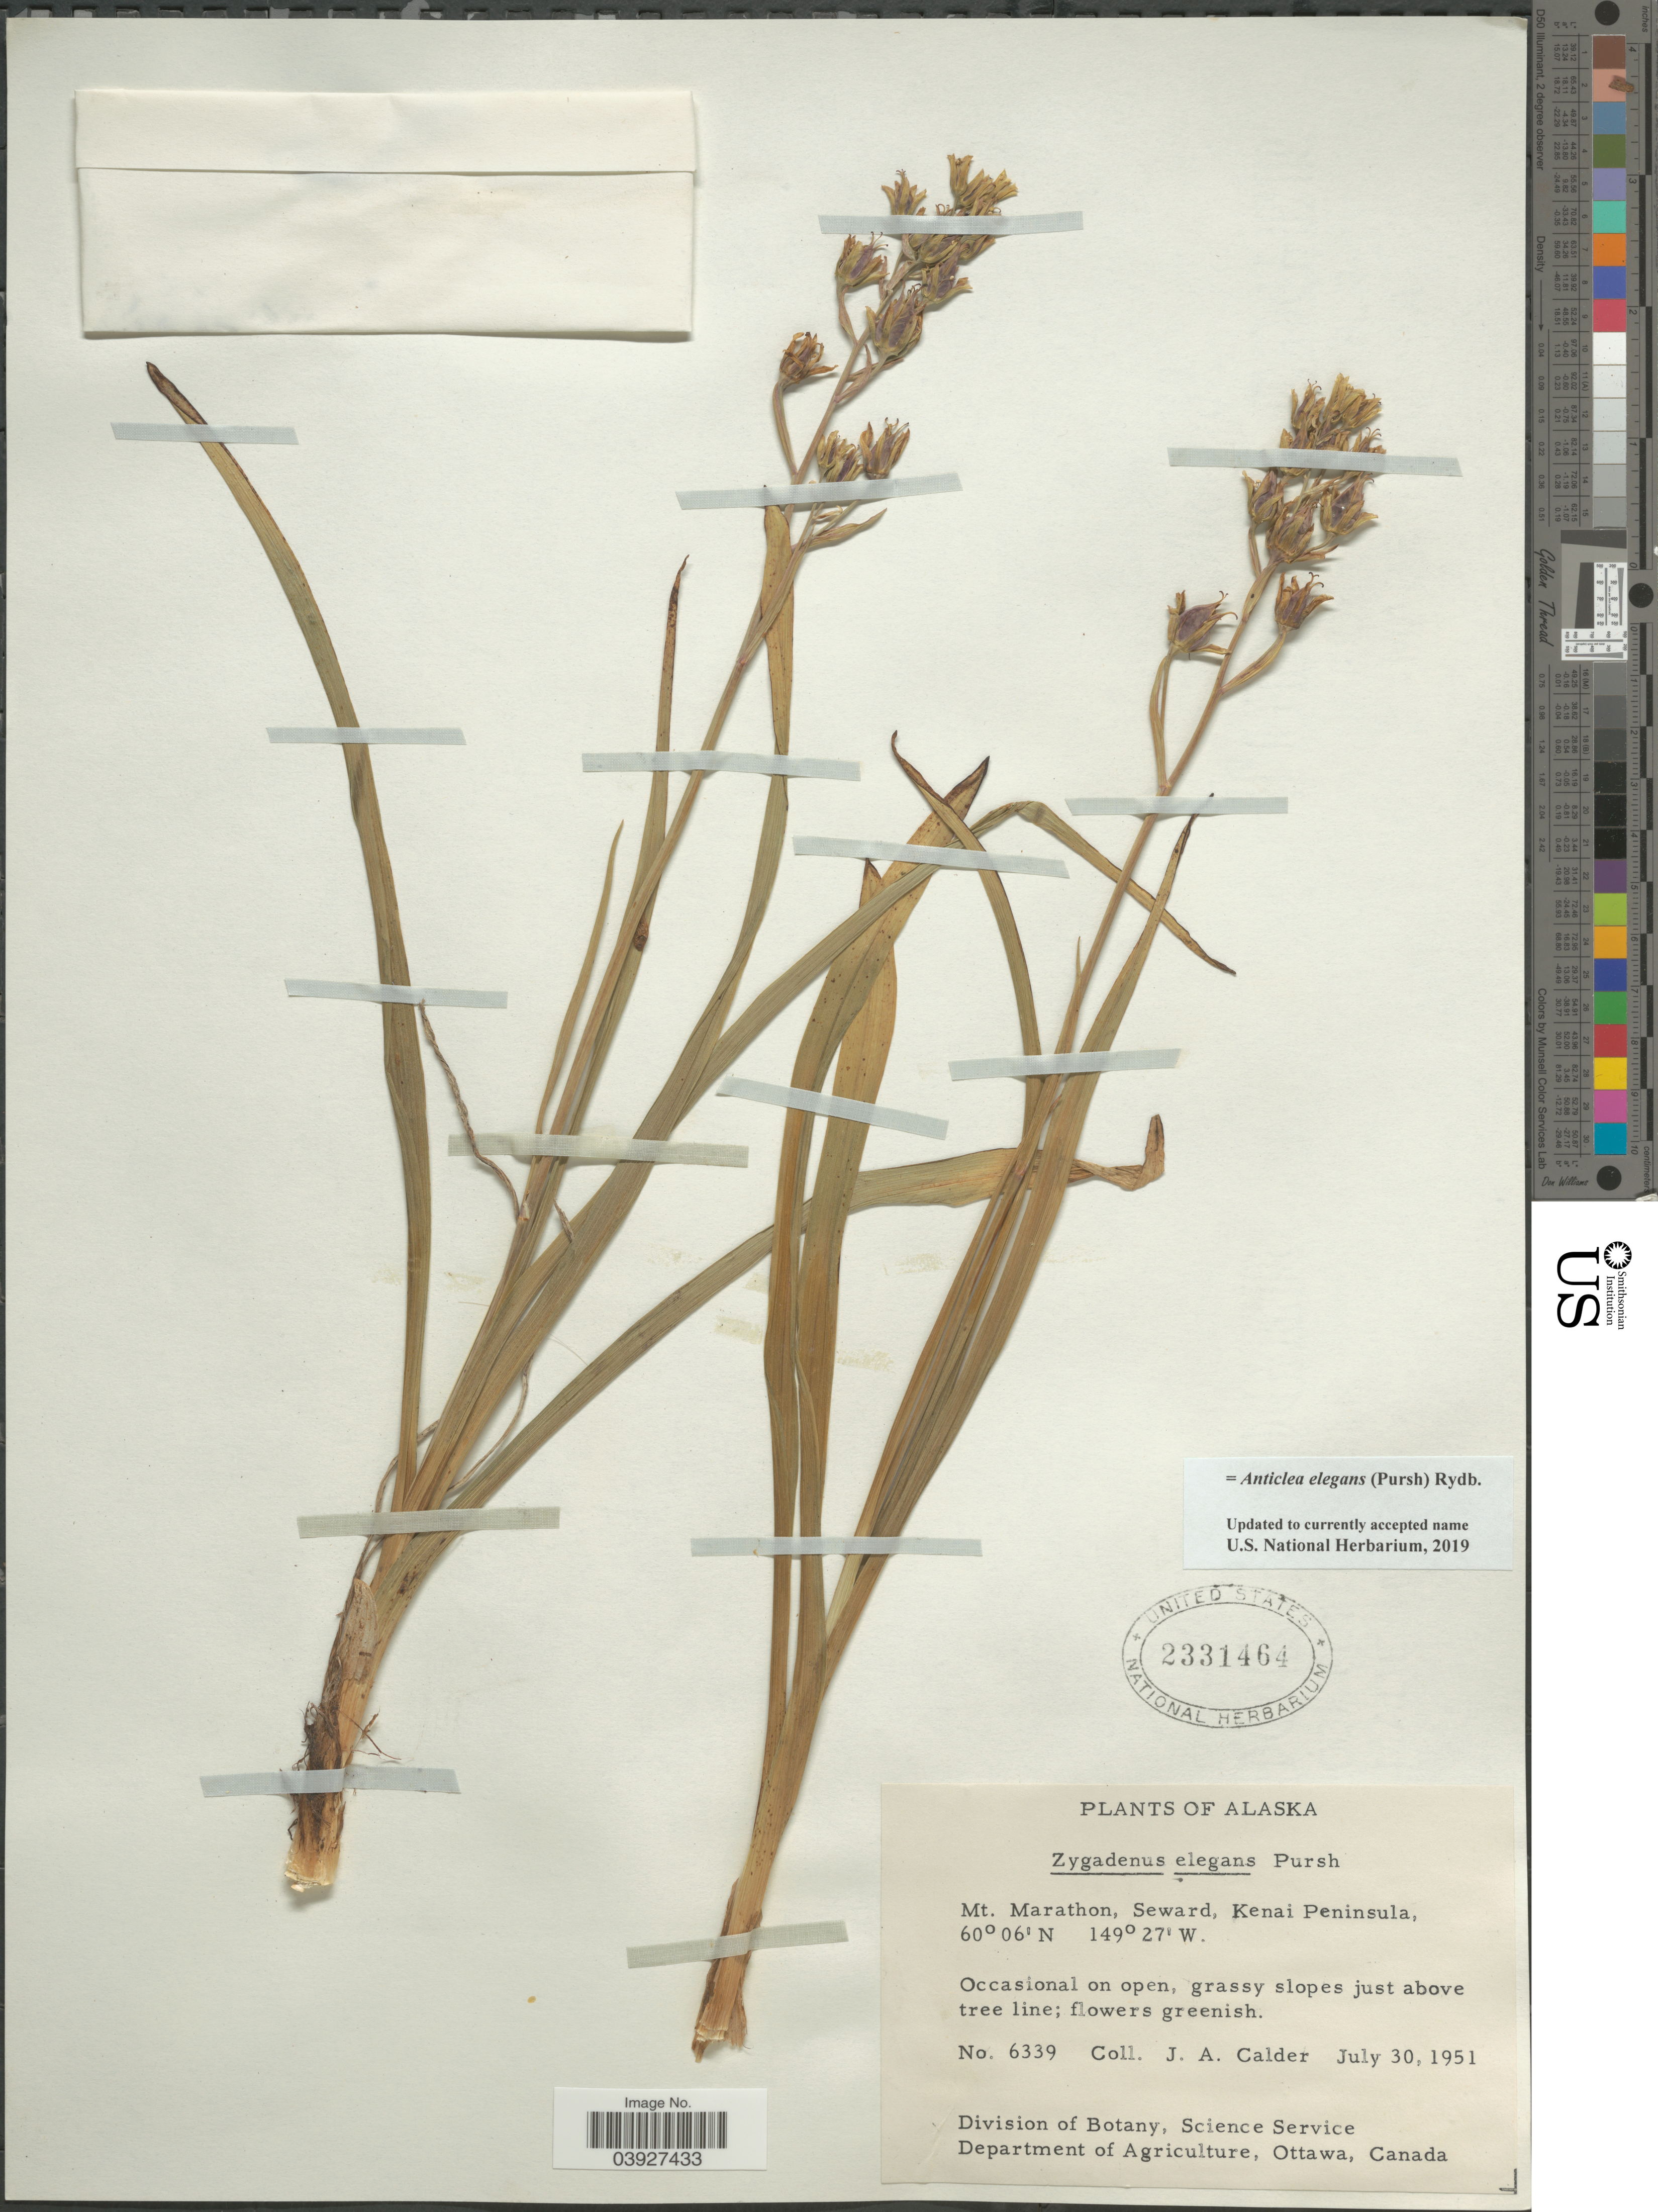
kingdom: Plantae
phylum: Tracheophyta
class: Liliopsida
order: Liliales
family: Melanthiaceae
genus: Anticlea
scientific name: Anticlea elegans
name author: (Pursh) Rydb.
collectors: J. A. Calder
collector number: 6339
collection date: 1951-07-30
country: United States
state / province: Alaska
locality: Mt. Marathon, Seward, Kenai Peninsula.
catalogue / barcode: US 2331464